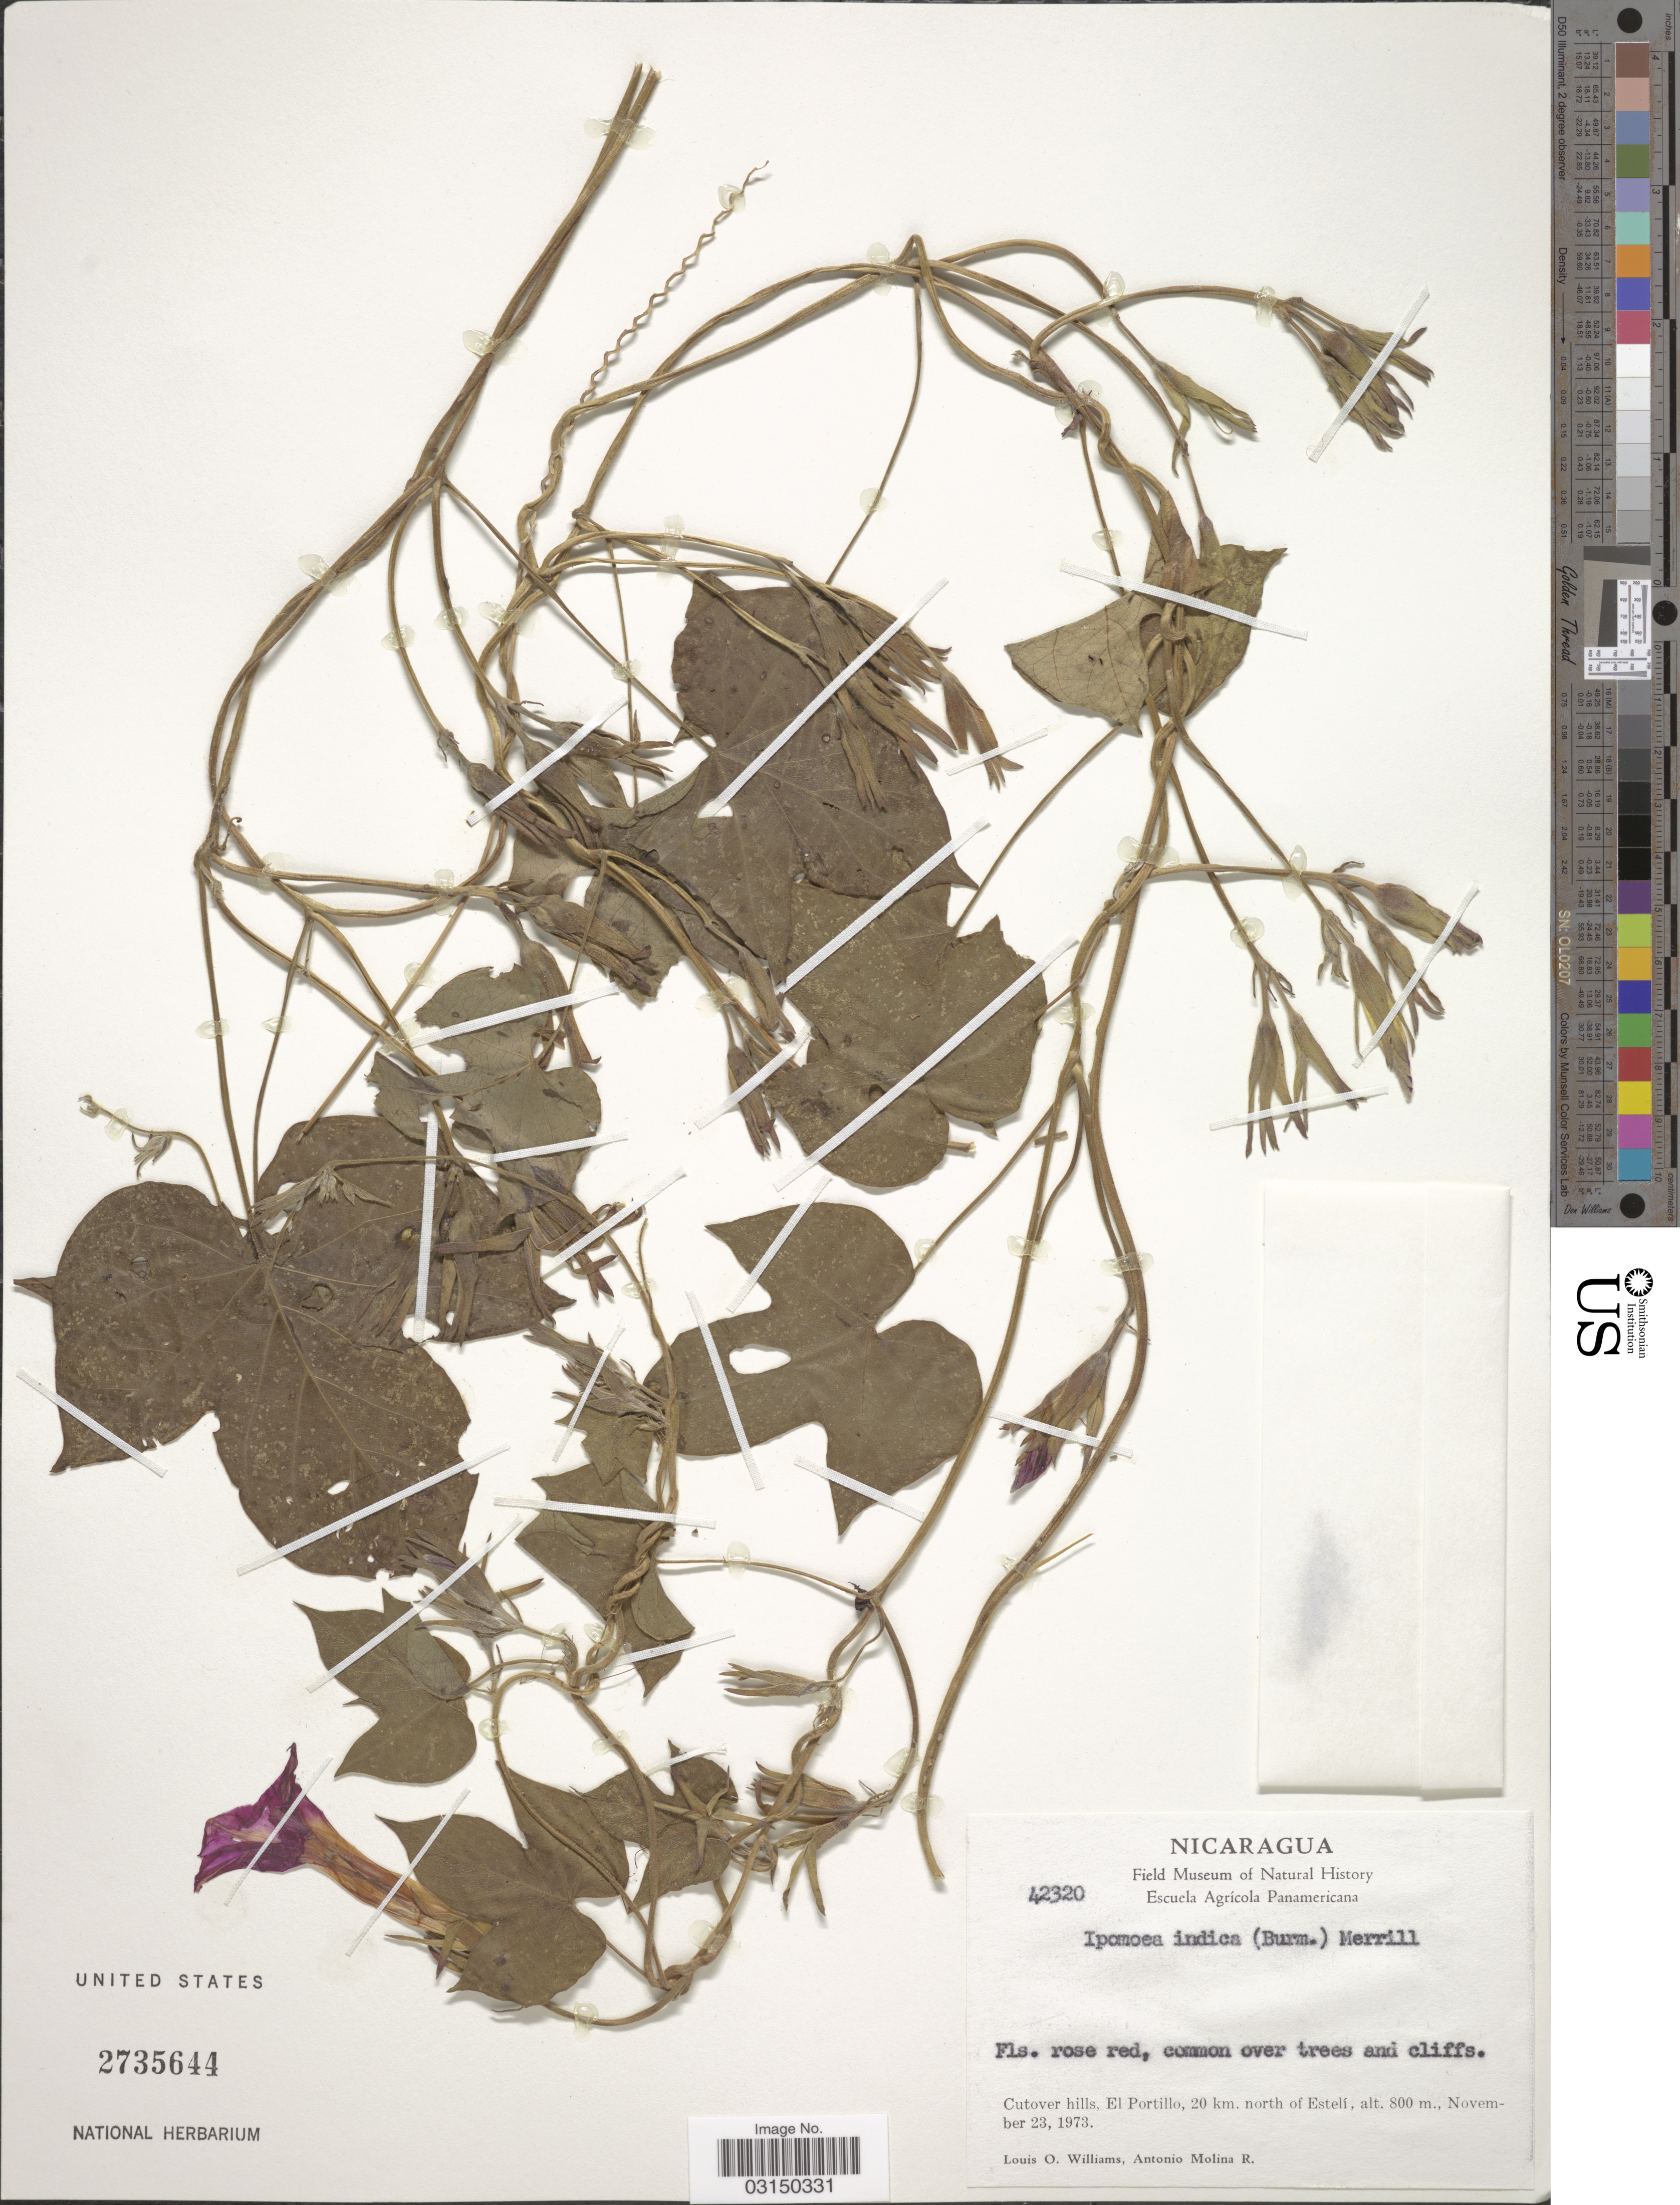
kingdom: Plantae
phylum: Tracheophyta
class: Magnoliopsida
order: Solanales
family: Convolvulaceae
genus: Ipomoea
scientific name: Ipomoea indica (Burm.) Merr. var. indica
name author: (Burm.) Merr.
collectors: L. O. Williams & A. Molina R.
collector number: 42320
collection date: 1973-11-23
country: Nicaragua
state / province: Esteli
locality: Cutover hills, El Portillo, 20 km. north of Estelí.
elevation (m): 800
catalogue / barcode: US 2735644